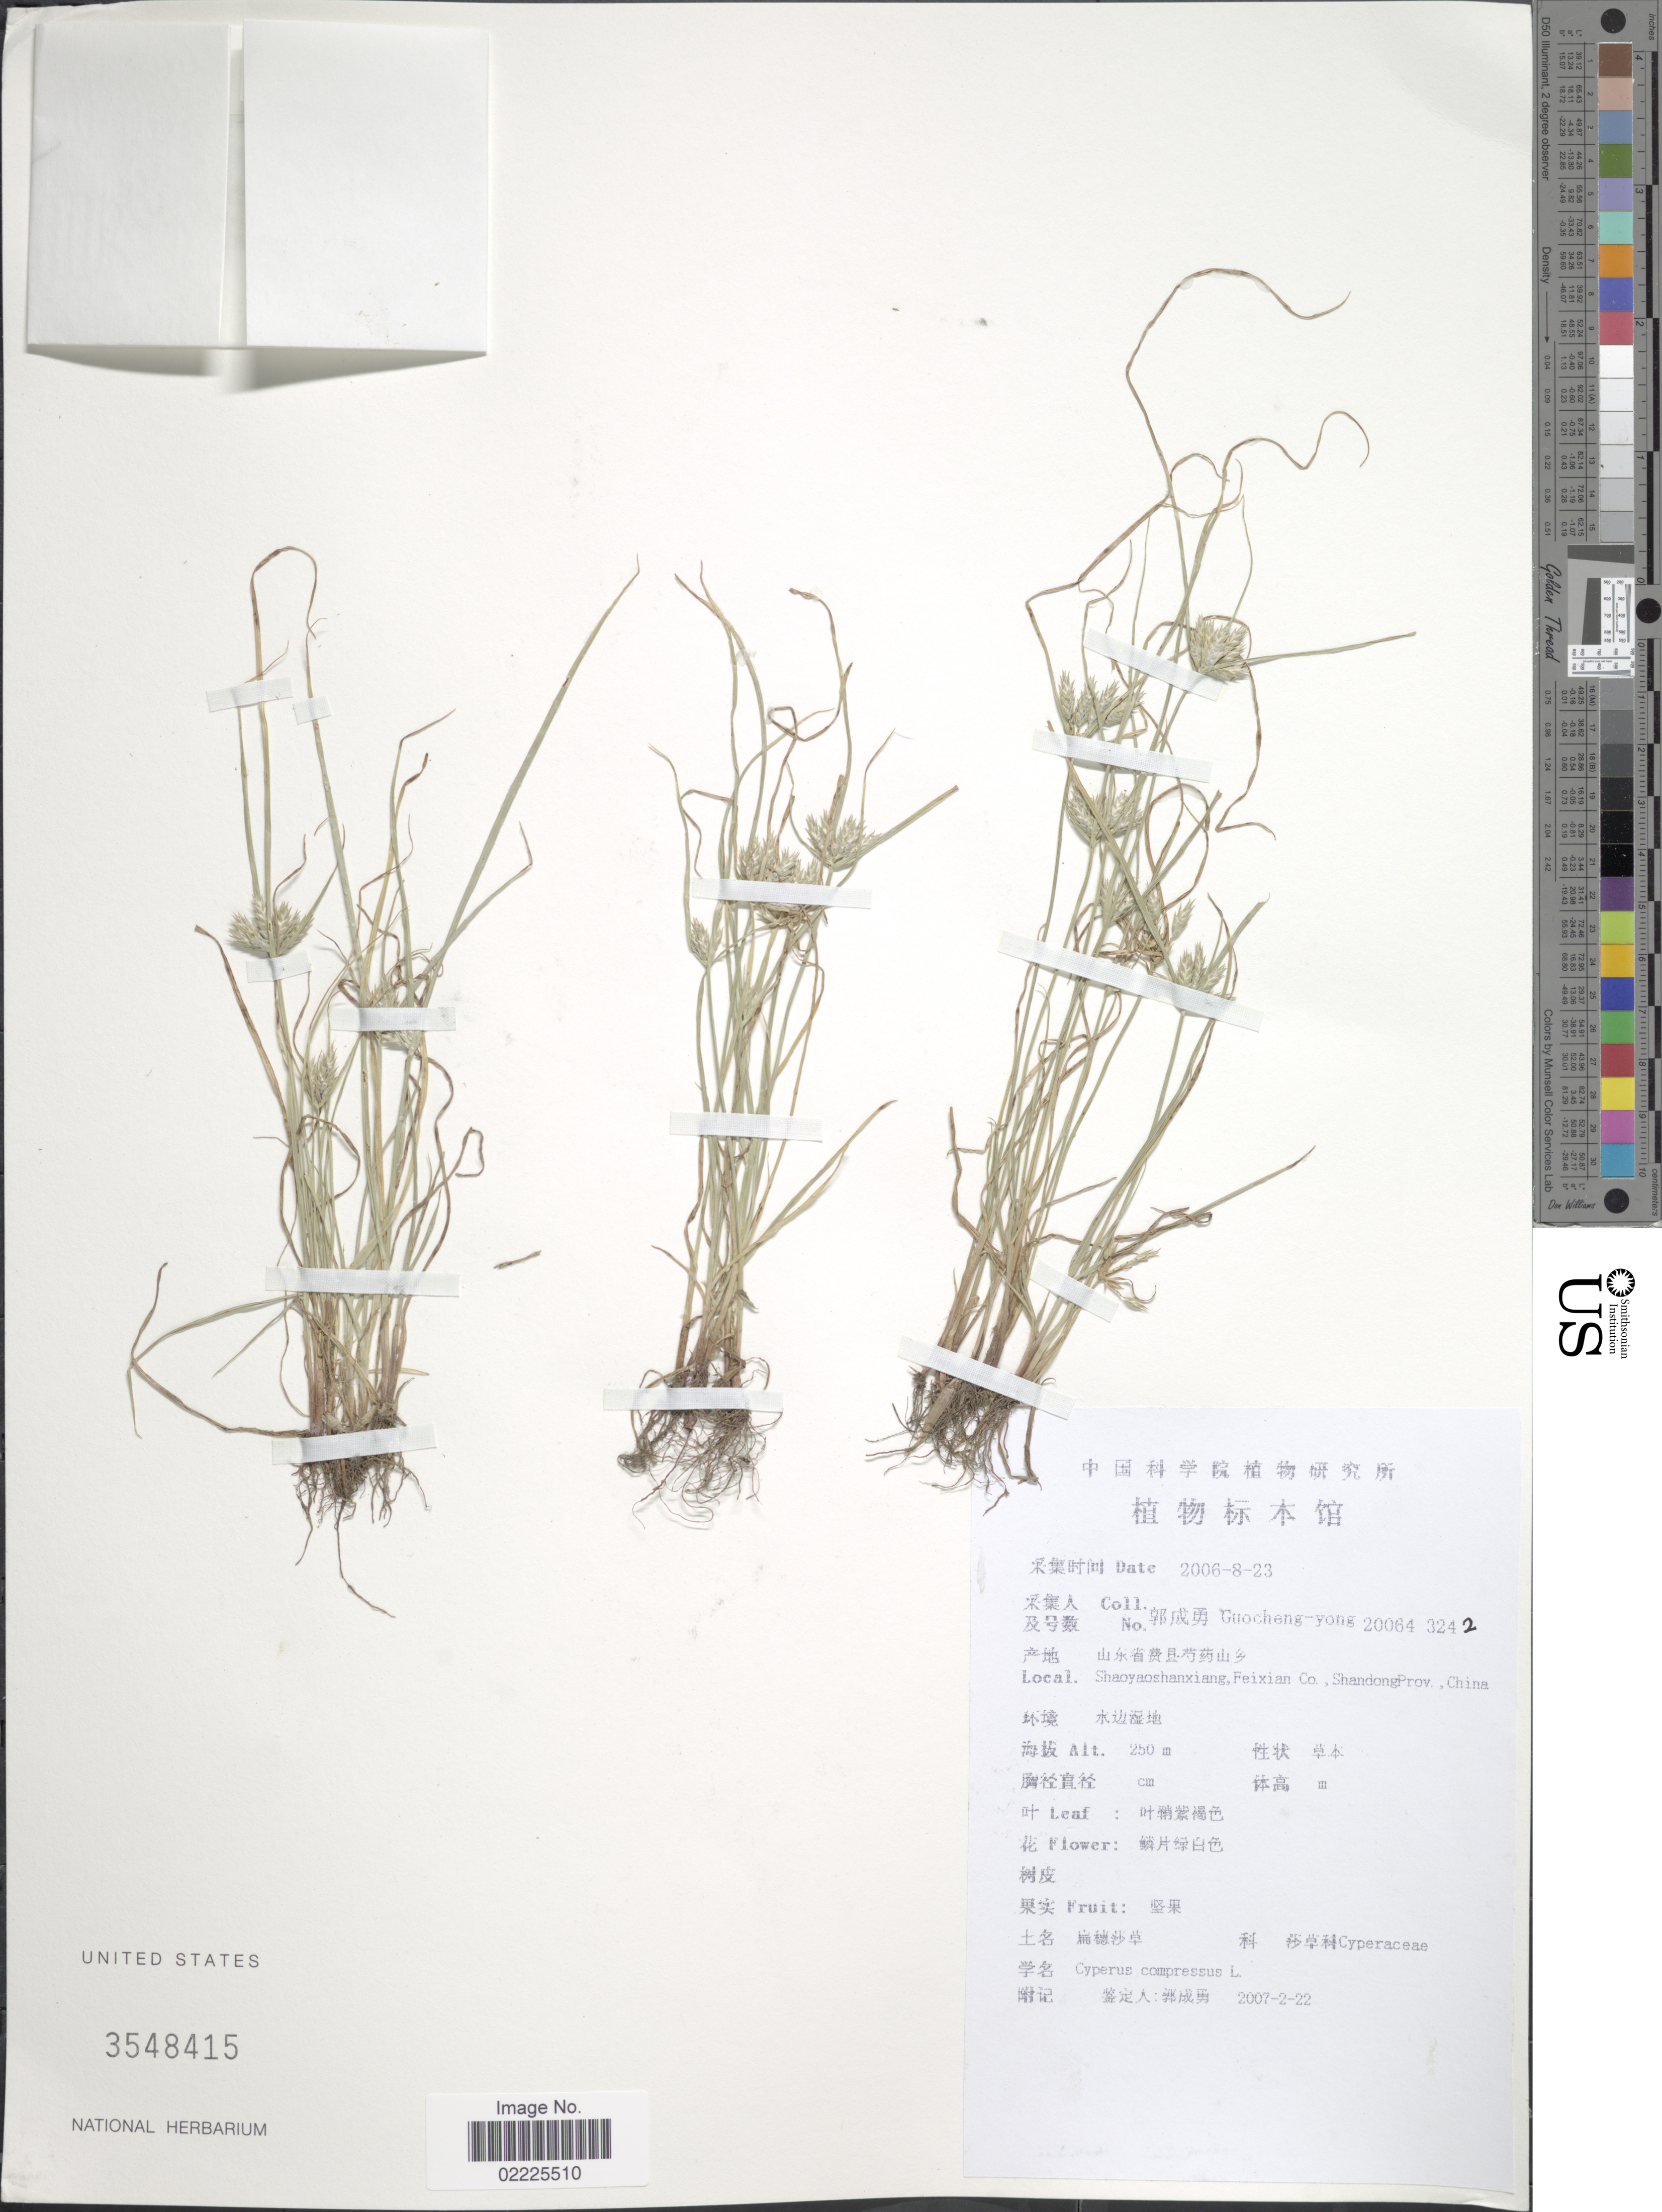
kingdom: Plantae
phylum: Tracheophyta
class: Liliopsida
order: Poales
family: Cyperaceae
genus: Cyperus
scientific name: Cyperus compressus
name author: L.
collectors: Guo cheng-yong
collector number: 20064 3242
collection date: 2006-08-23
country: China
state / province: Shandong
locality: Shaoyaoshanxiang, Feixian Co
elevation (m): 250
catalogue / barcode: US 3548415